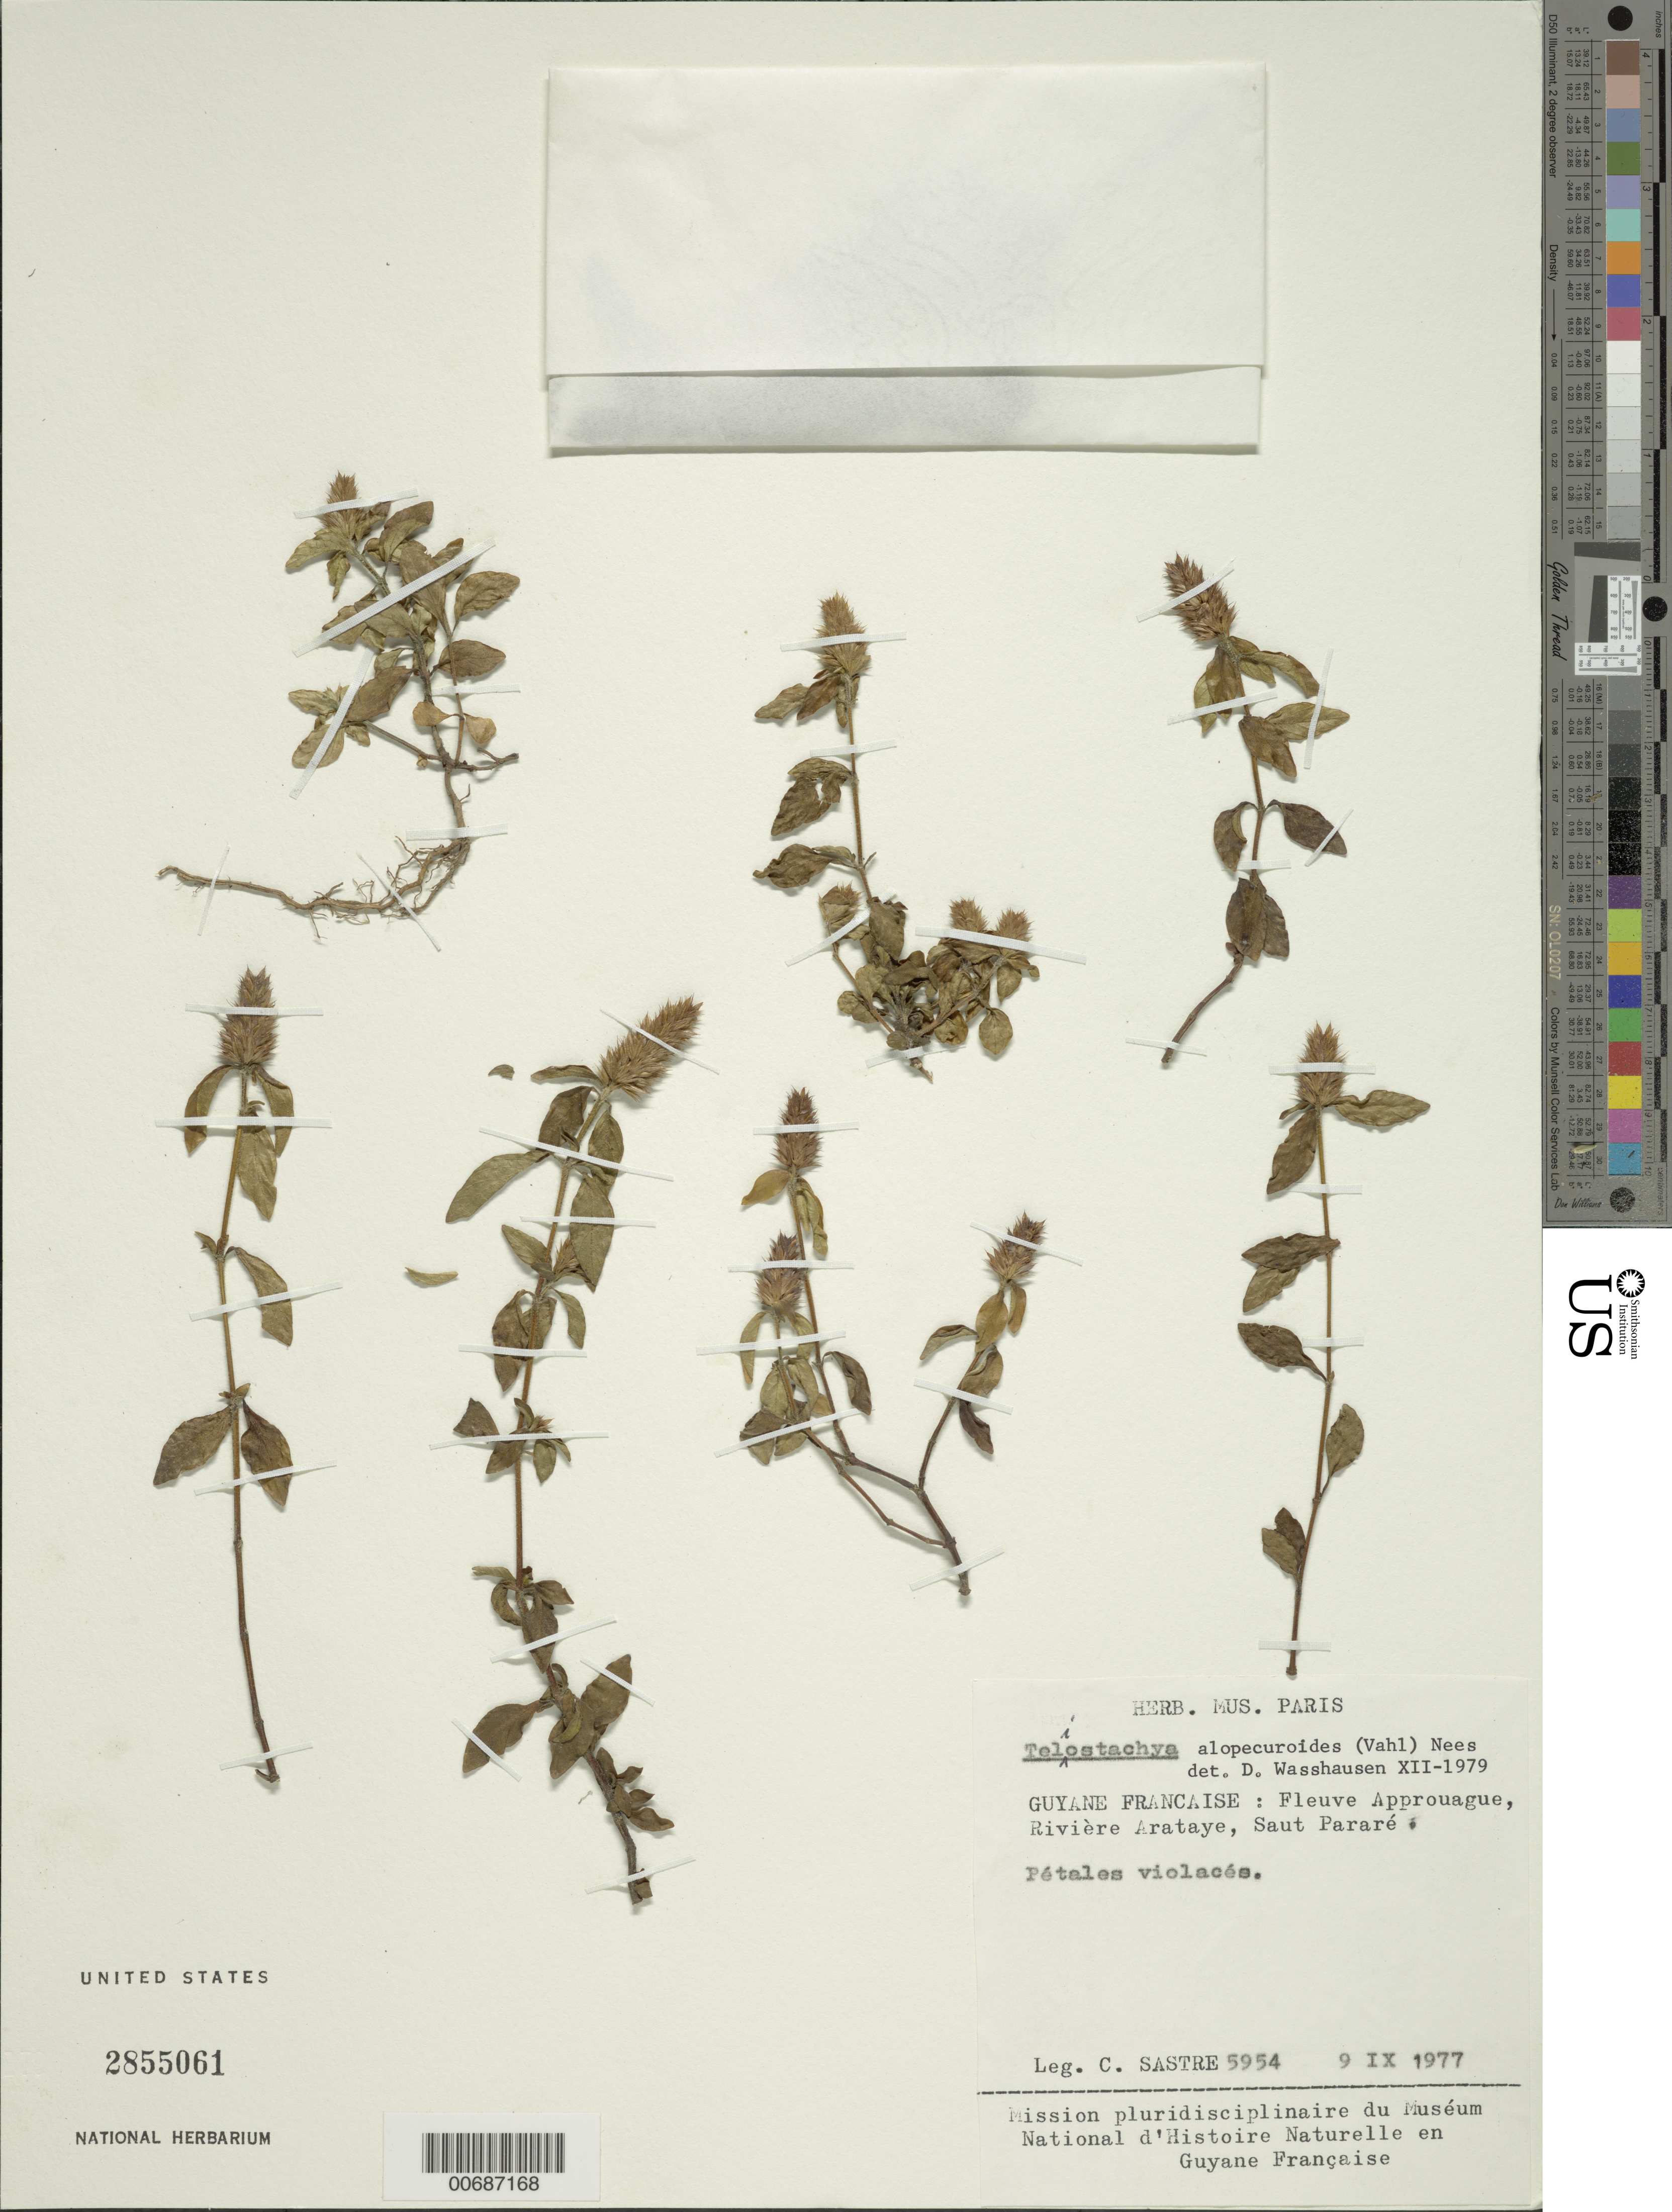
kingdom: Plantae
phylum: Tracheophyta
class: Magnoliopsida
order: Lamiales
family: Acanthaceae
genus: Teliostachya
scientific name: Teliostachya alopecuroidea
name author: (Vahl) Nees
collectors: C. H. L. Sastre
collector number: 5935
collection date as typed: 8-Sep-77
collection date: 1977-09-08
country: French Guiana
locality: Saut Pararé, Rivière Arataye, Fleuve Approuague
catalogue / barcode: US 2855061